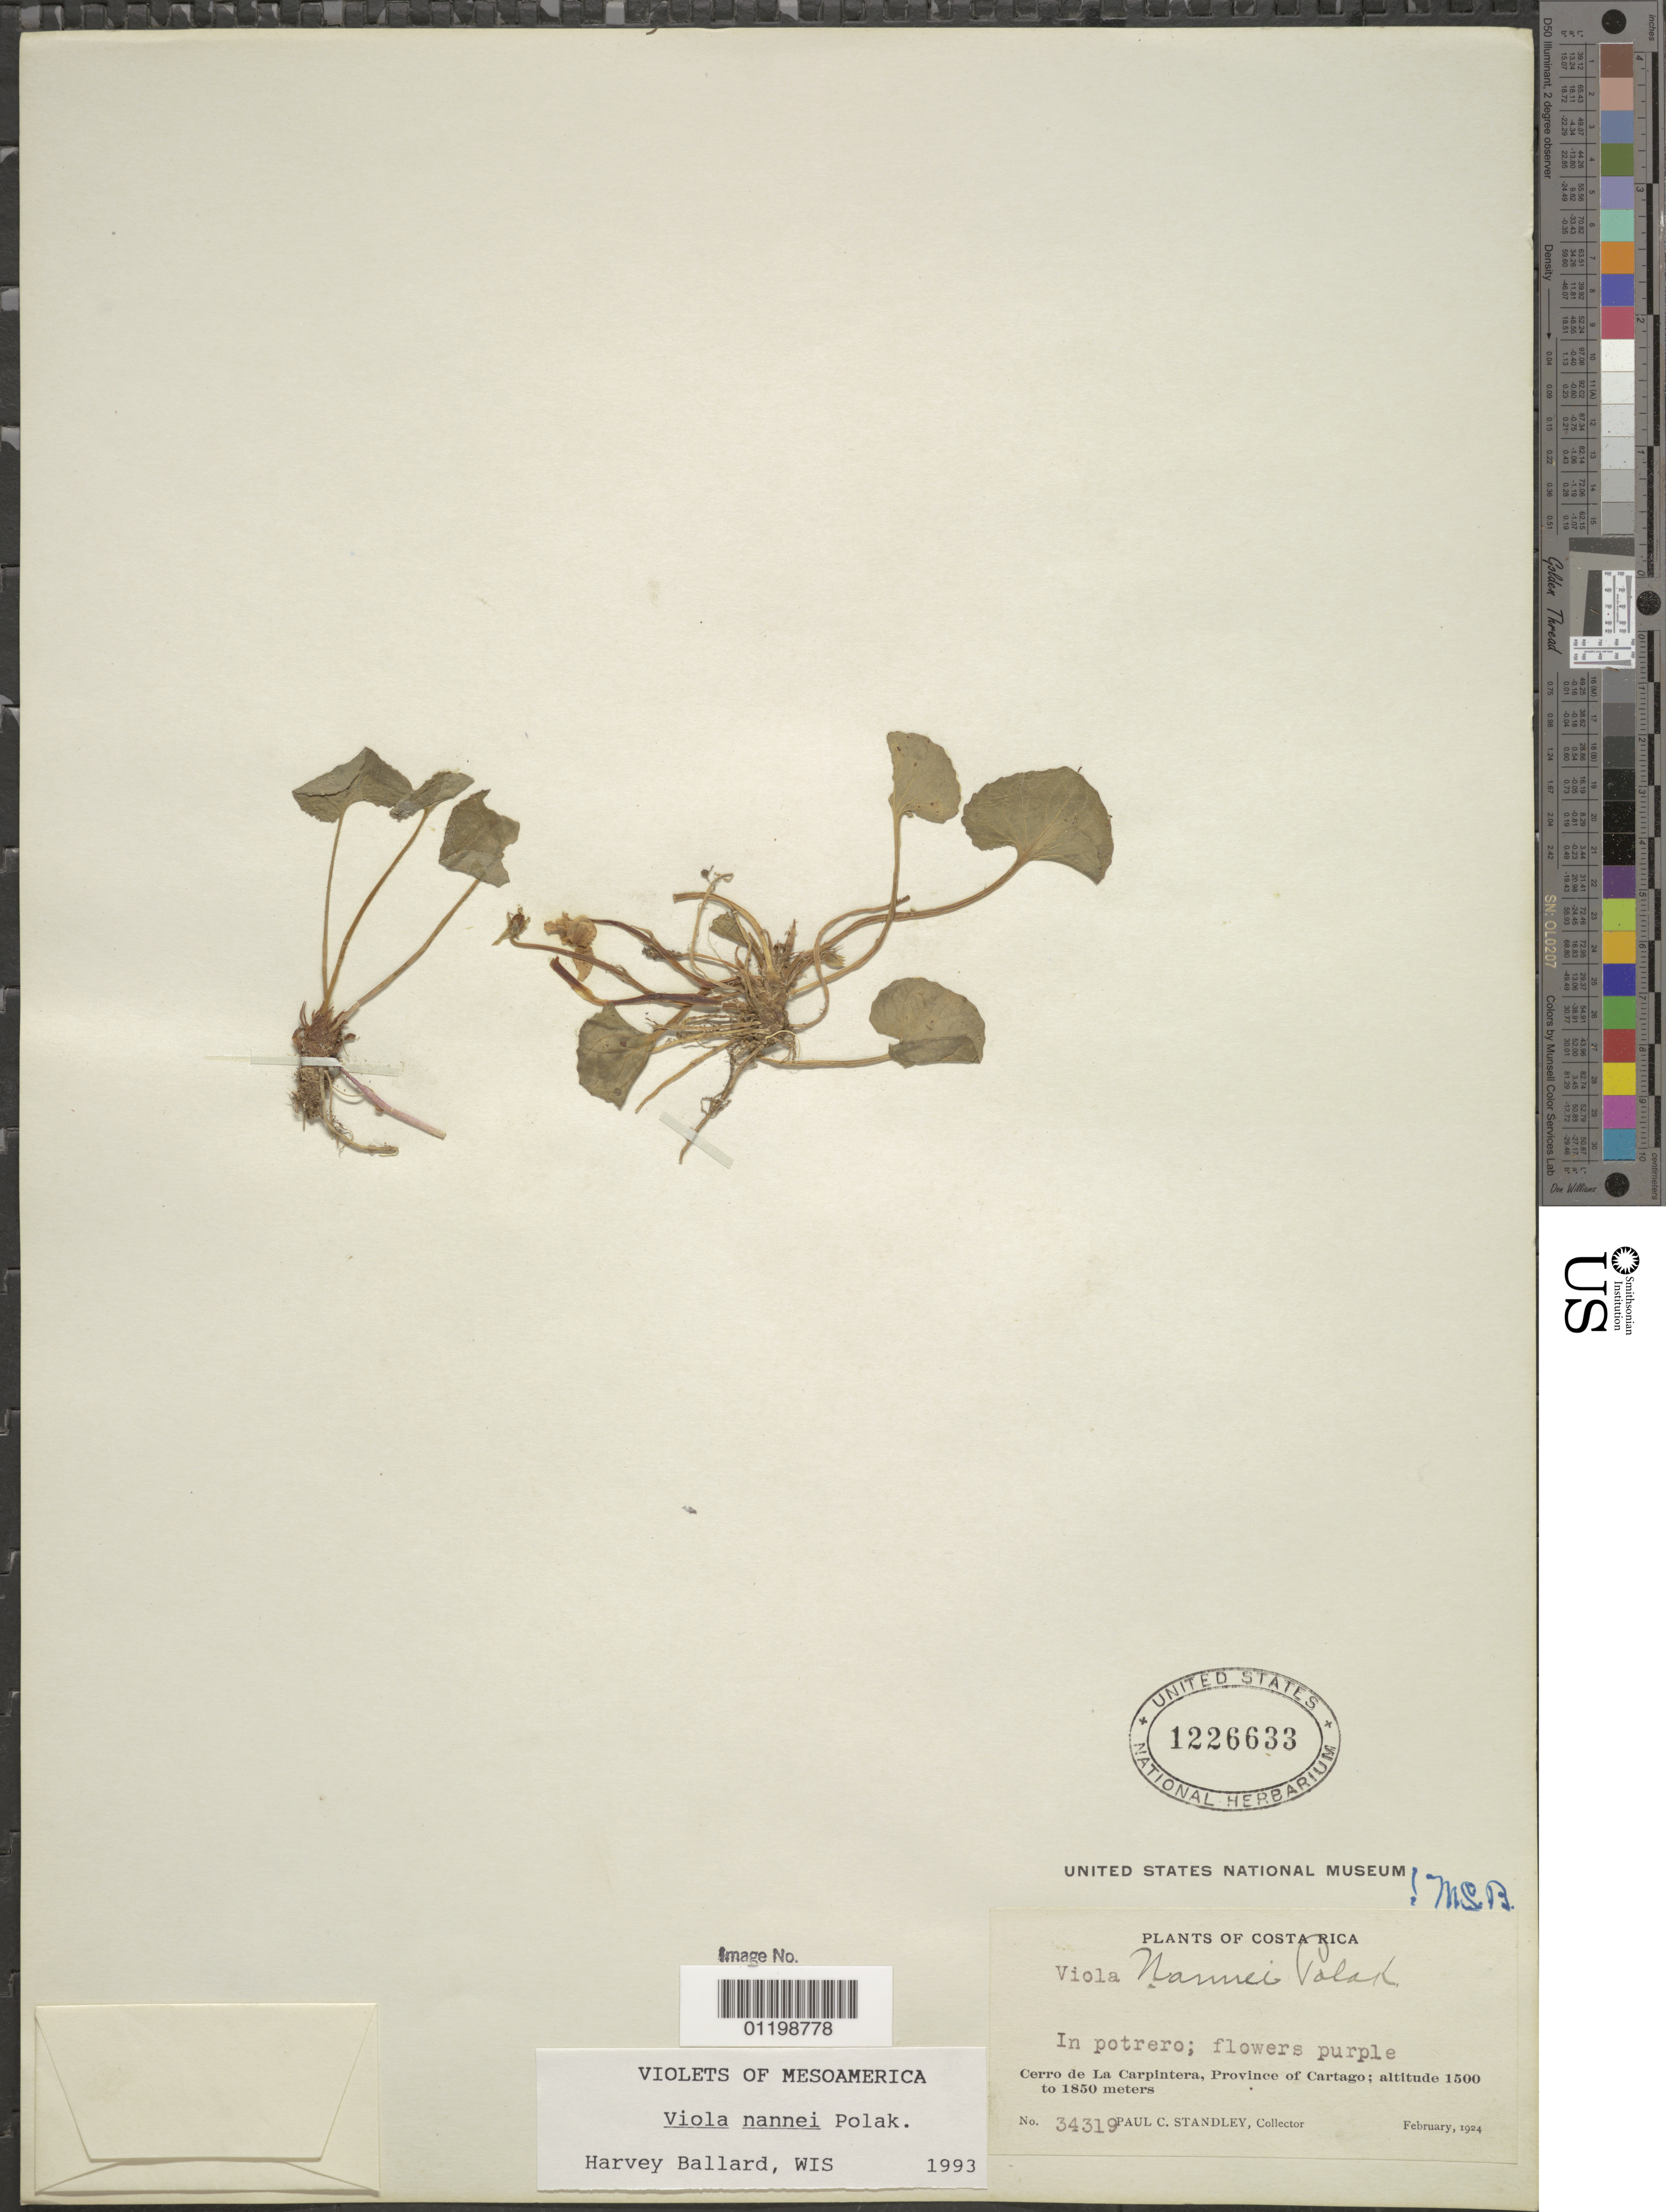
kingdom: Plantae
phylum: Tracheophyta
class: Magnoliopsida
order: Malpighiales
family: Violaceae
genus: Viola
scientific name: Viola nannei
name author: Polák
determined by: Ballard, Harvey E.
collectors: P. C. Standley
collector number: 34319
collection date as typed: Feb 1924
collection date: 1924-02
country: Costa Rica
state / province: Cartago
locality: Cerro de La Carpintera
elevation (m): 1500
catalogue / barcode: US 1226633